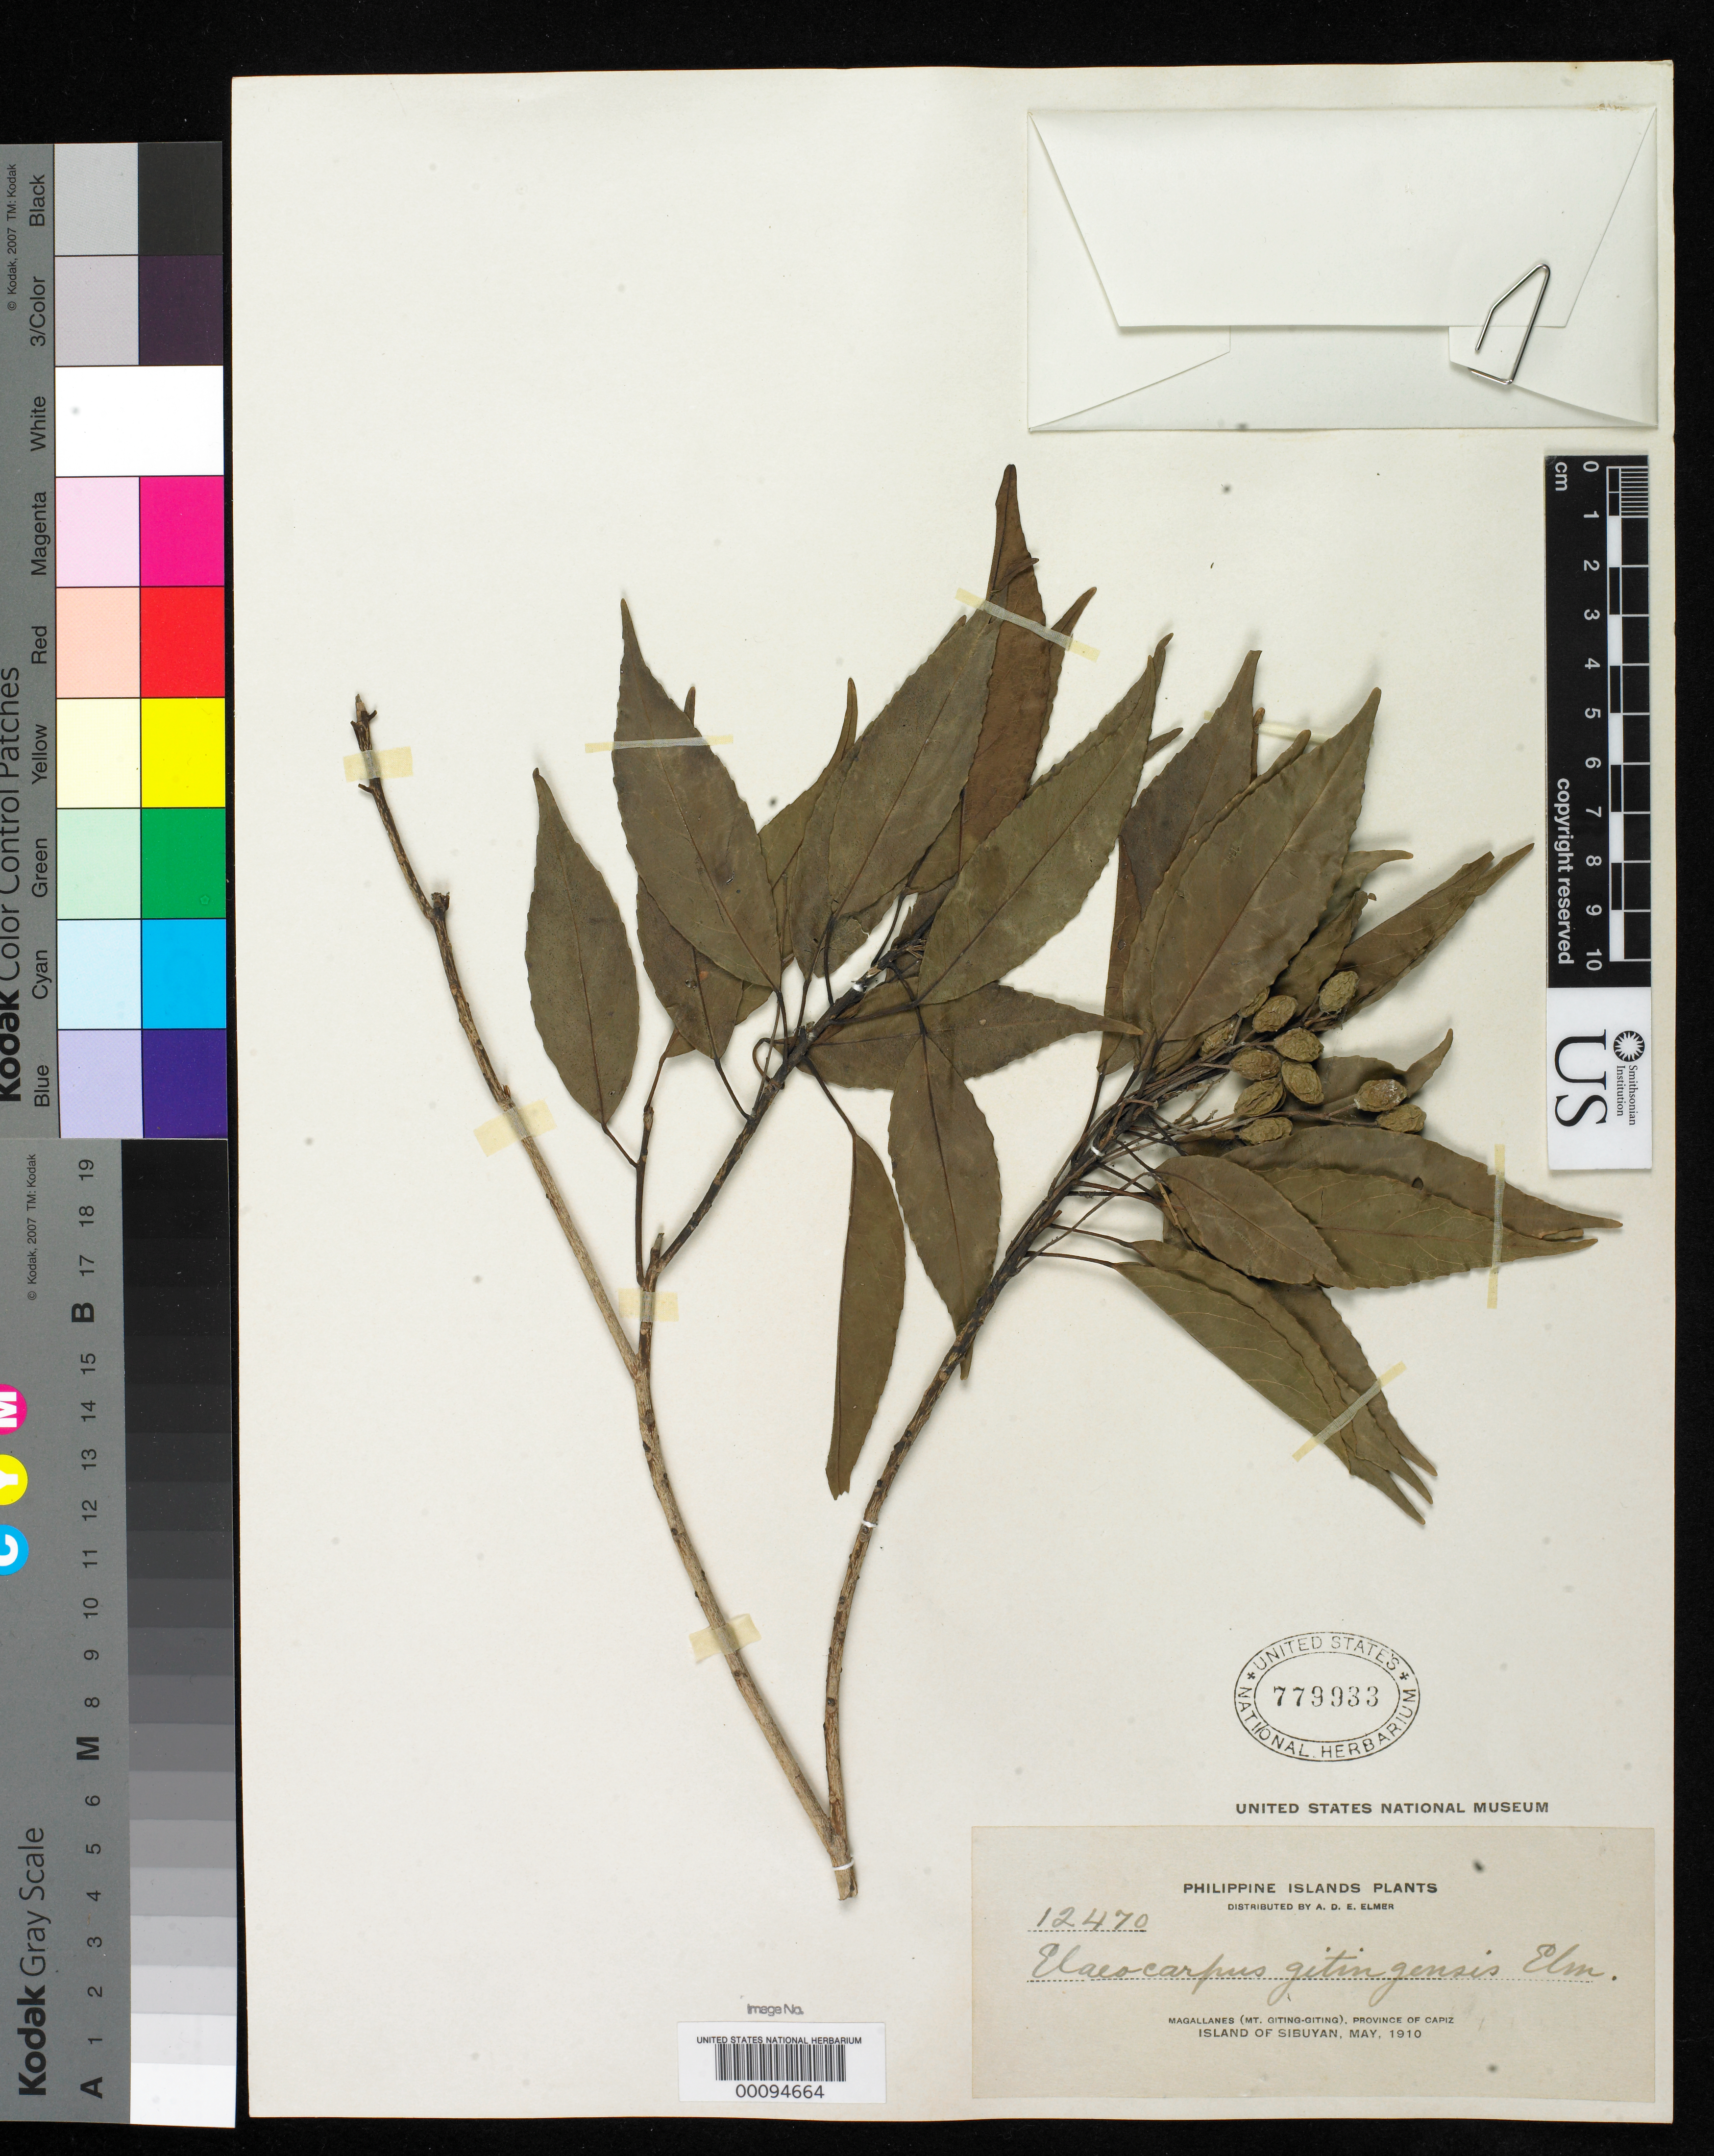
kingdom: Plantae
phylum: Tracheophyta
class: Magnoliopsida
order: Oxalidales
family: Elaeocarpaceae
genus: Elaeocarpus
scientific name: Elaeocarpus gitingensis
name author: Elmer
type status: Isosyntype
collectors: A. D. E. Elmer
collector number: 12470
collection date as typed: May 1910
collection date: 1910-05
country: Philippines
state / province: Mimaropa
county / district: Romblon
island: Sibuyan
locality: Magallanes (Mt. Giting-Giting).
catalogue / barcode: US 779933